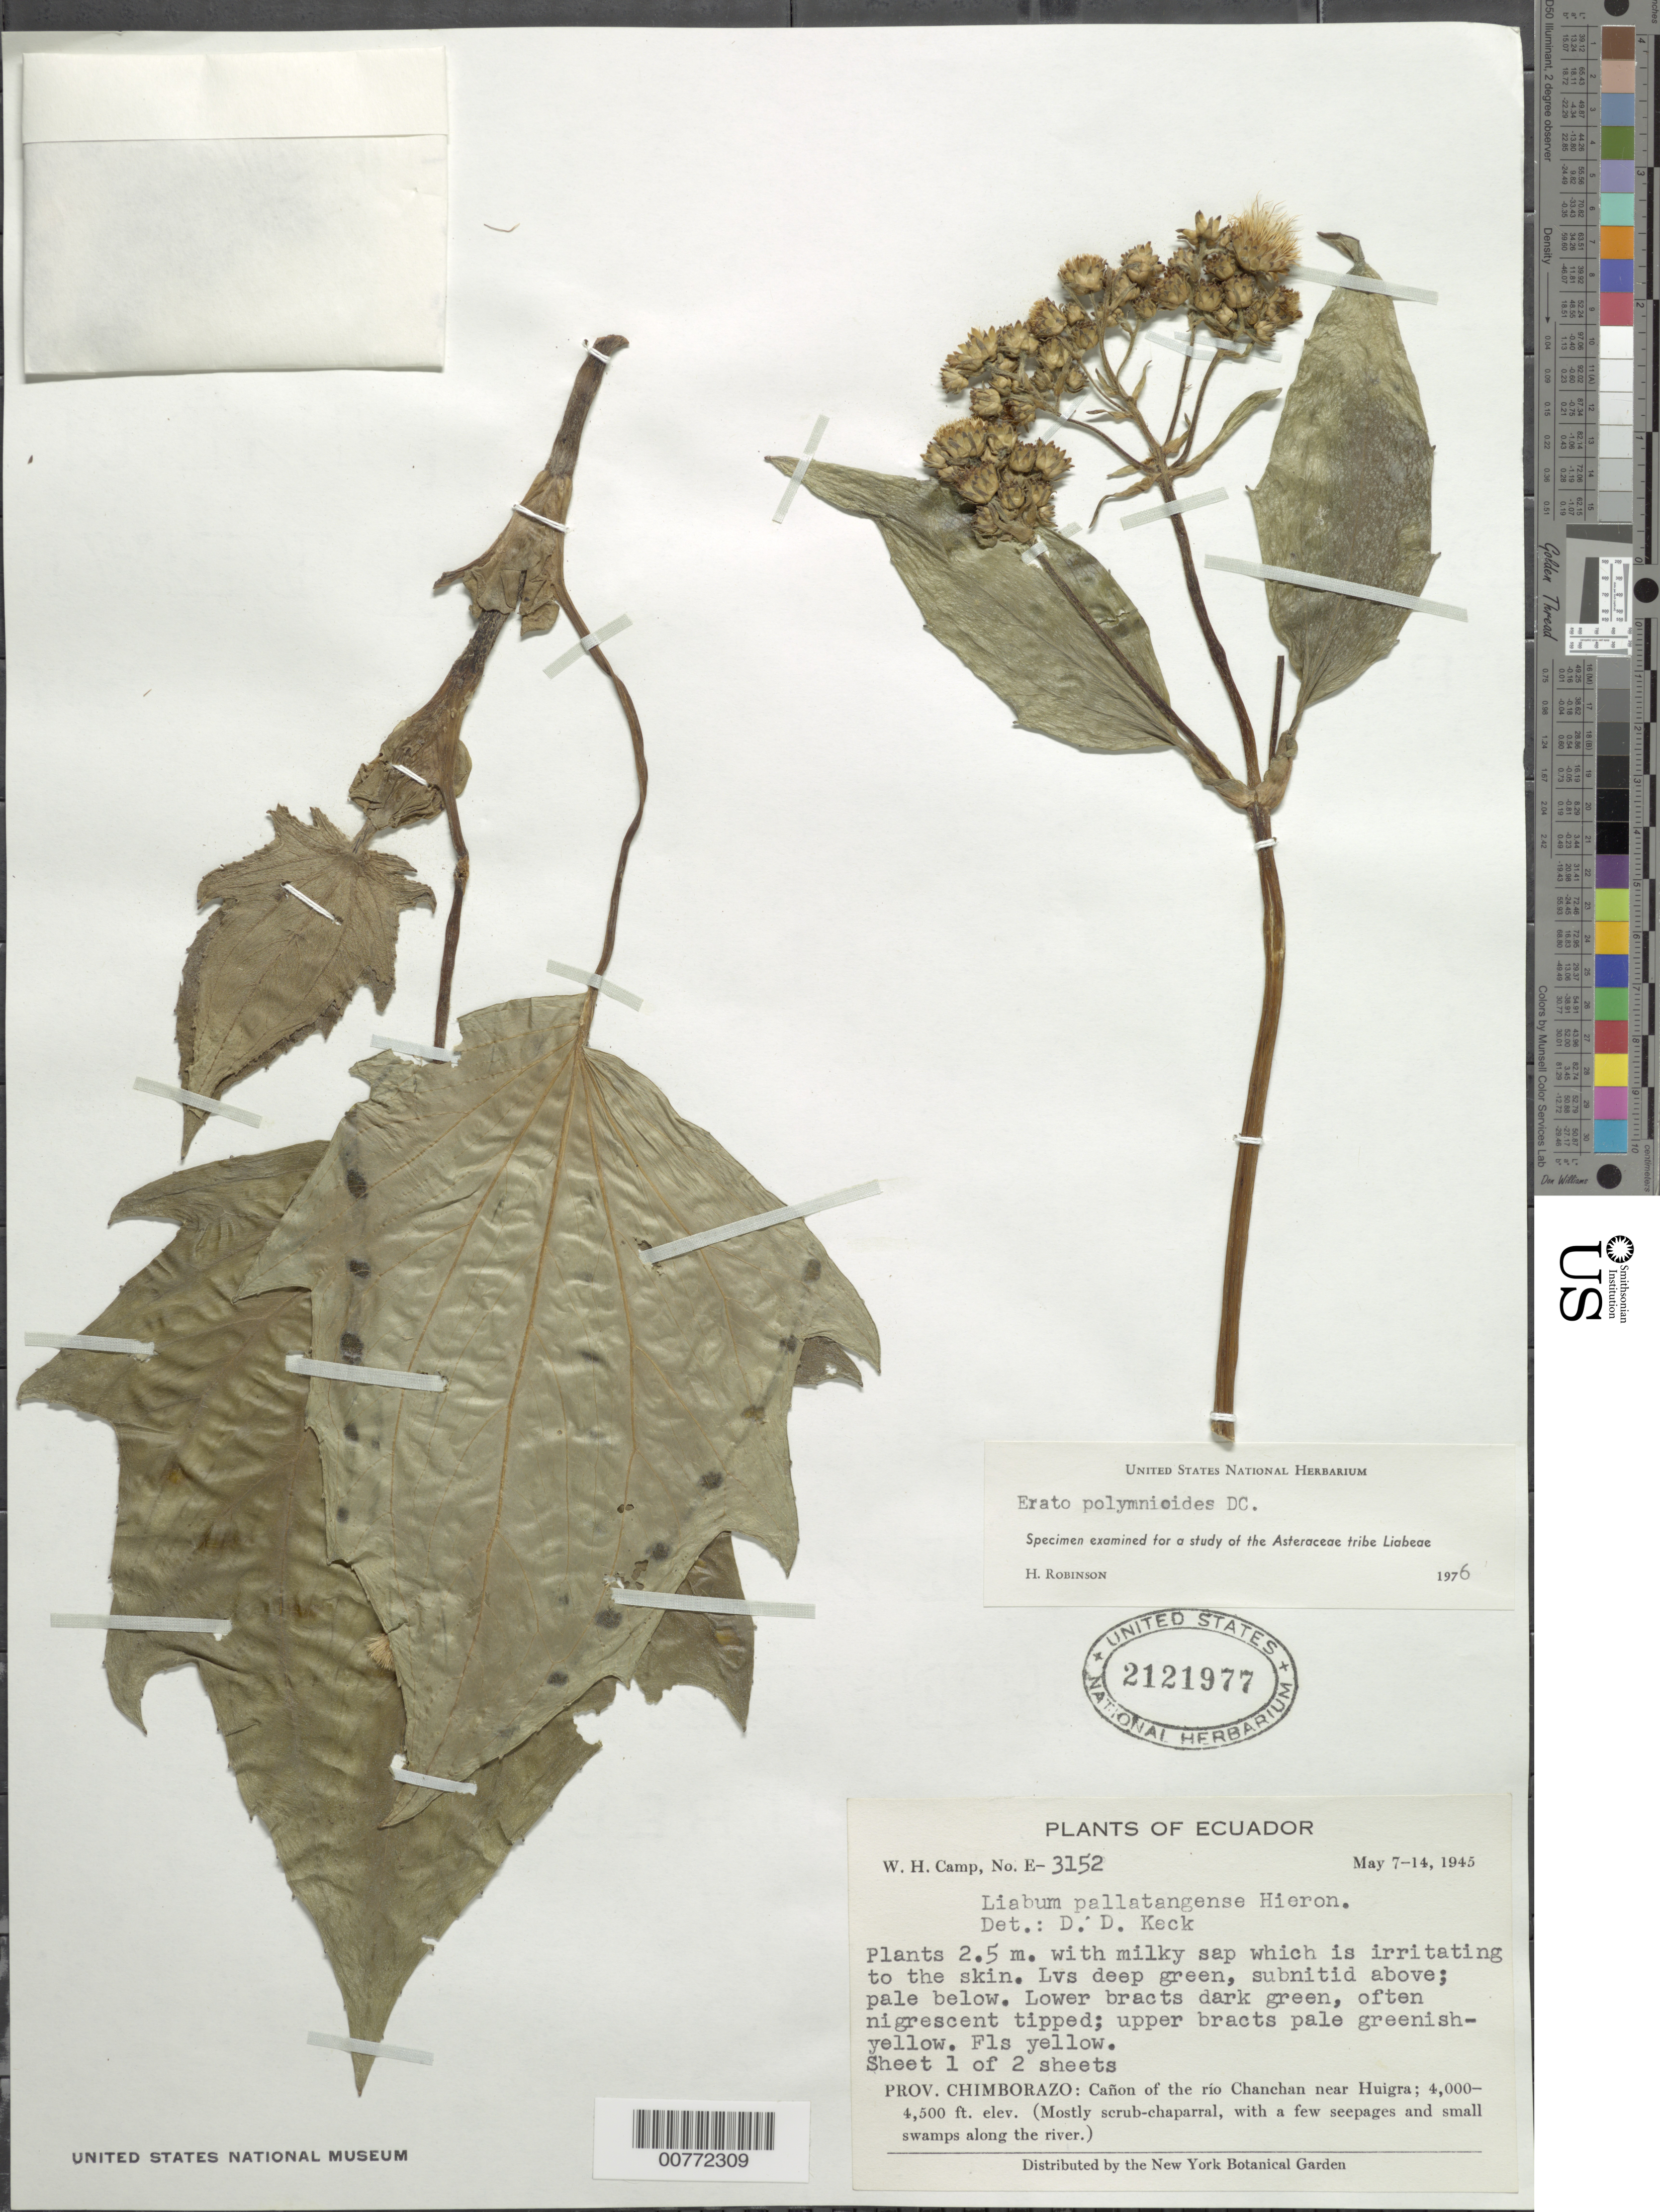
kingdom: Plantae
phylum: Tracheophyta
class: Magnoliopsida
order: Asterales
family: Asteraceae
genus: Erato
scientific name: Erato polymnioides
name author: DC.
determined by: Robinson, Harold E., (US)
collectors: W. H. Camp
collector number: E 3152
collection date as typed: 7 May 1945 to 14 May 1945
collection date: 1945-05-07/1945-05-14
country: Ecuador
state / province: Chimborazo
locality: Río Chanchan Canyon, near Huigra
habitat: Mostly scrub-chaparral, with a few seepages and small swamps along the river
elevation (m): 1219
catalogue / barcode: US 2121977